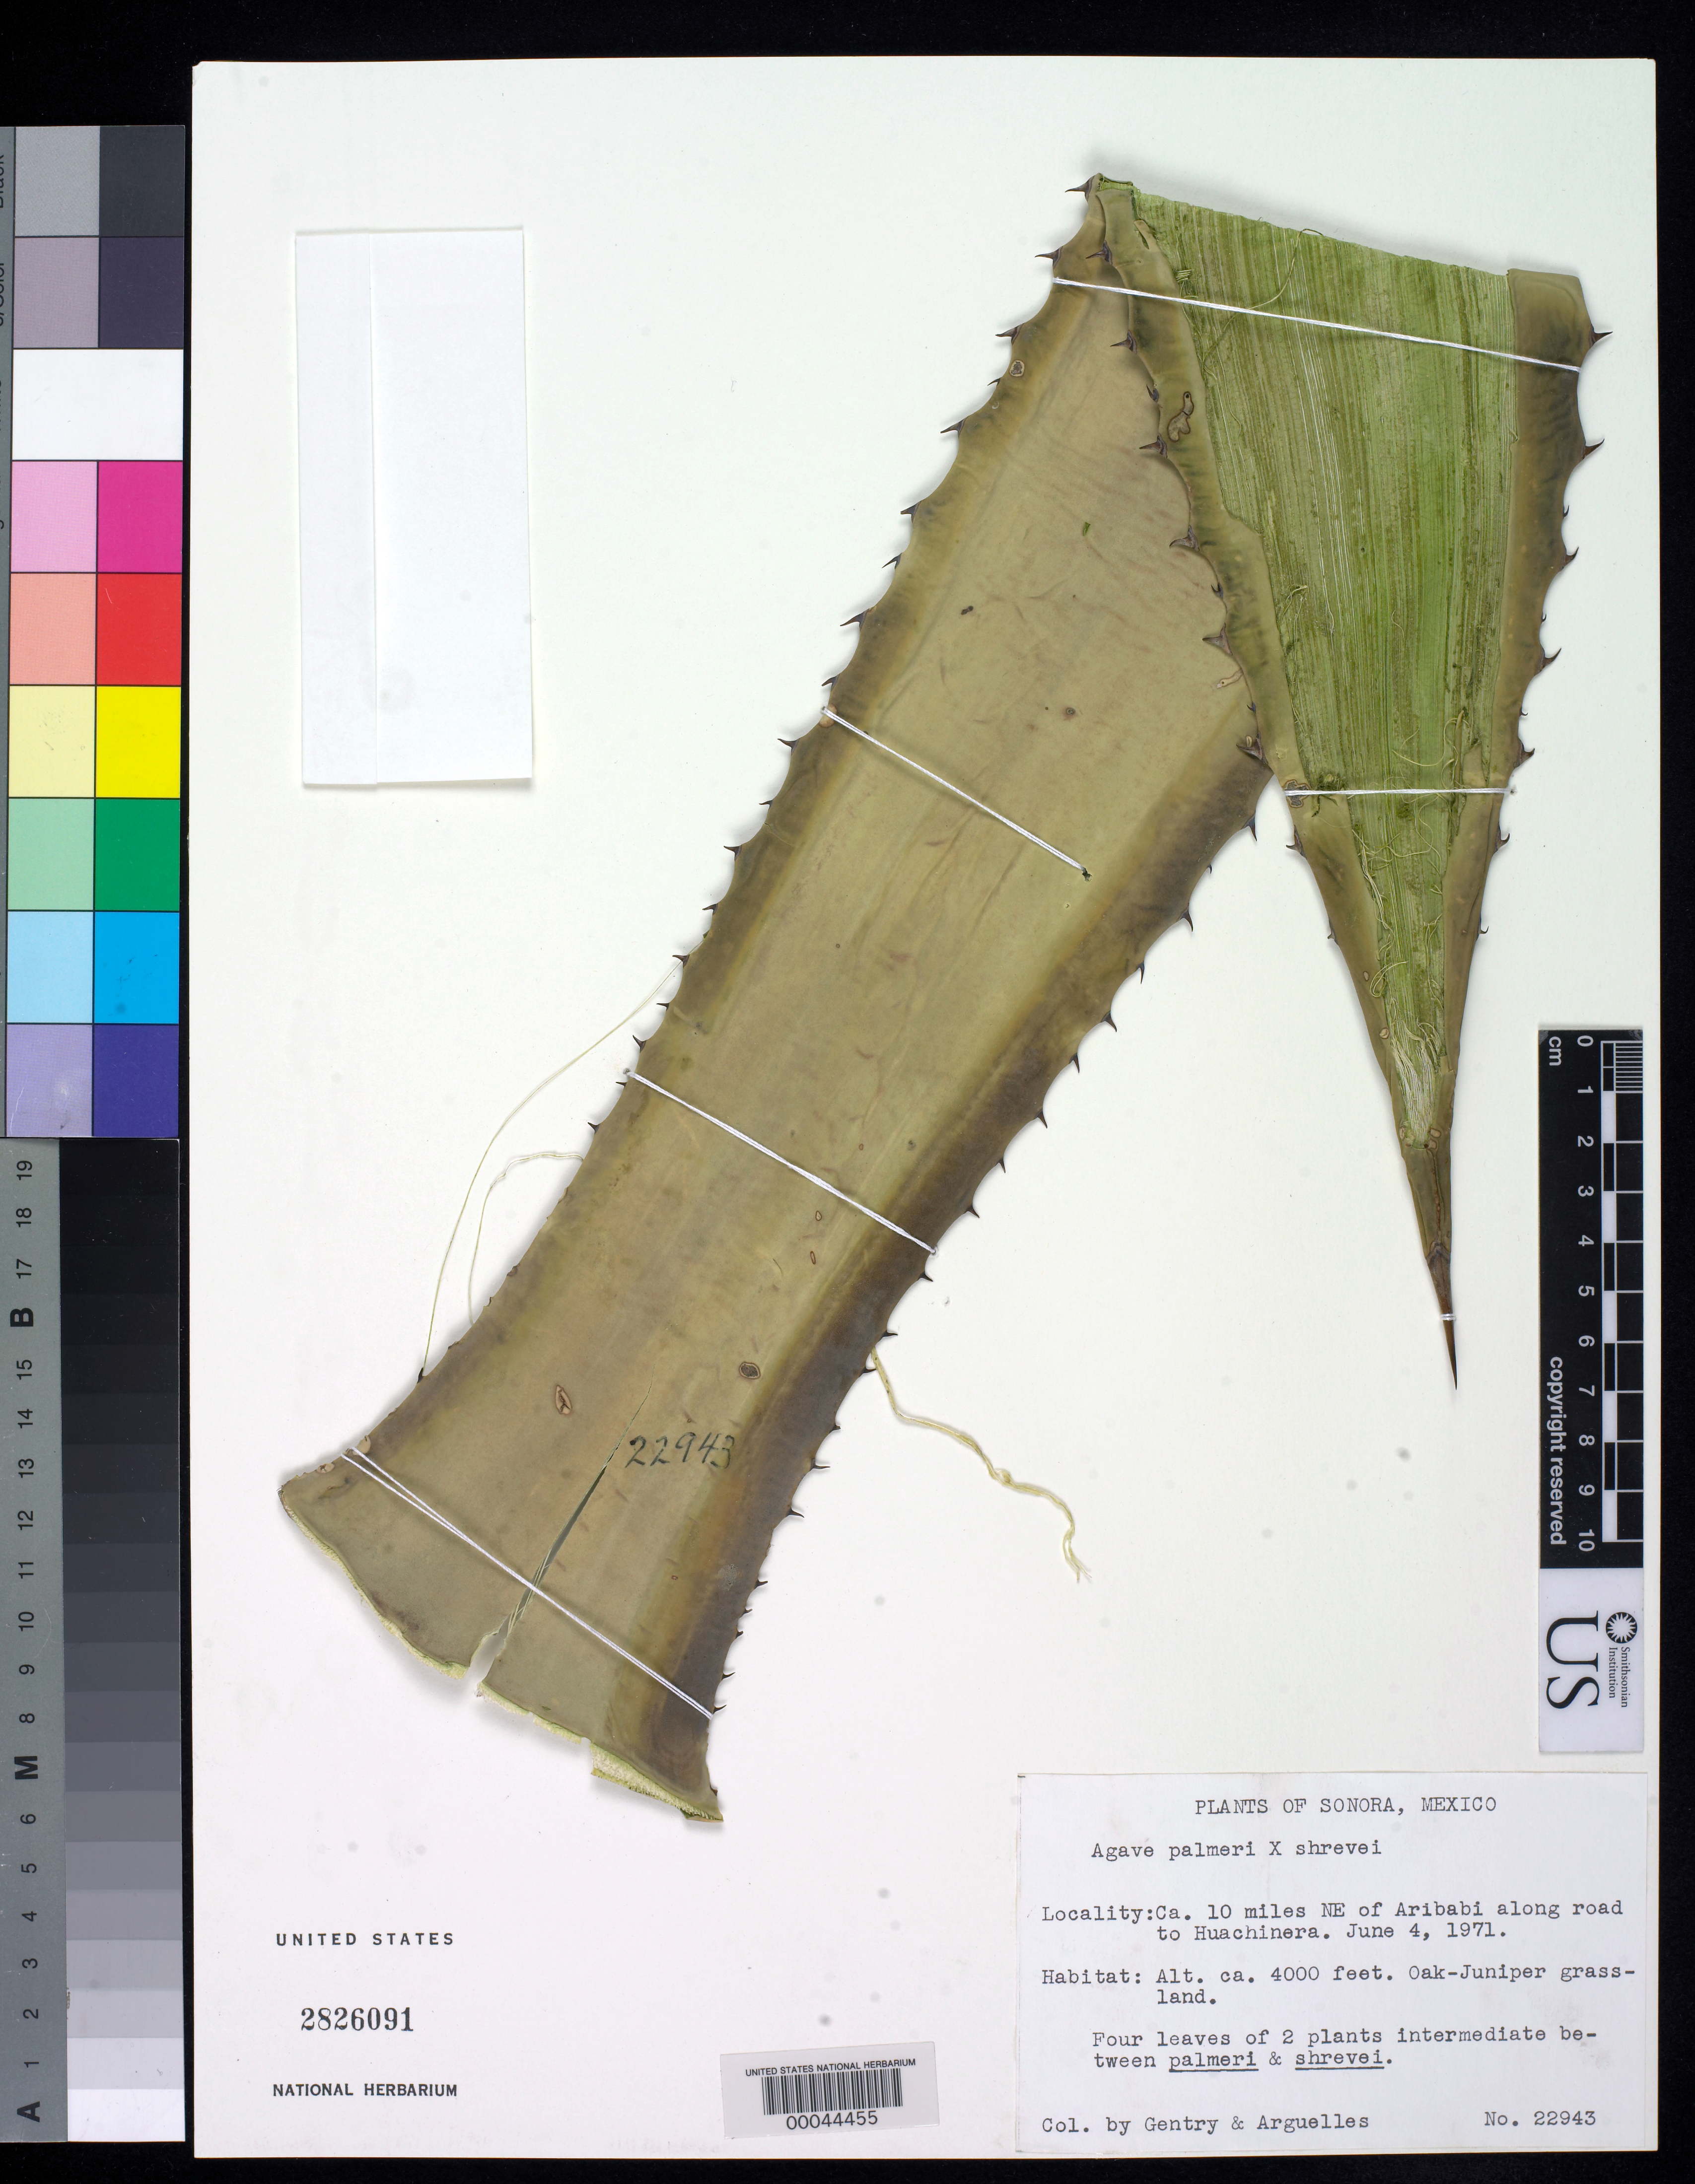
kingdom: Plantae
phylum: Tracheophyta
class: Liliopsida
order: Asparagales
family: Asparagaceae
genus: Agave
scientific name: Agave palmeri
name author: Engelm.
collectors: H. S. Gentry & J. Arguelles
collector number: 22943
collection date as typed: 04 Jun 1971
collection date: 1971-06-04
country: Mexico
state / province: Sonora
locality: Ca 10 mi NE of aribabi along road to huachinera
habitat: Oak-juniper grassland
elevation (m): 1219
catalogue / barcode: US 2826091